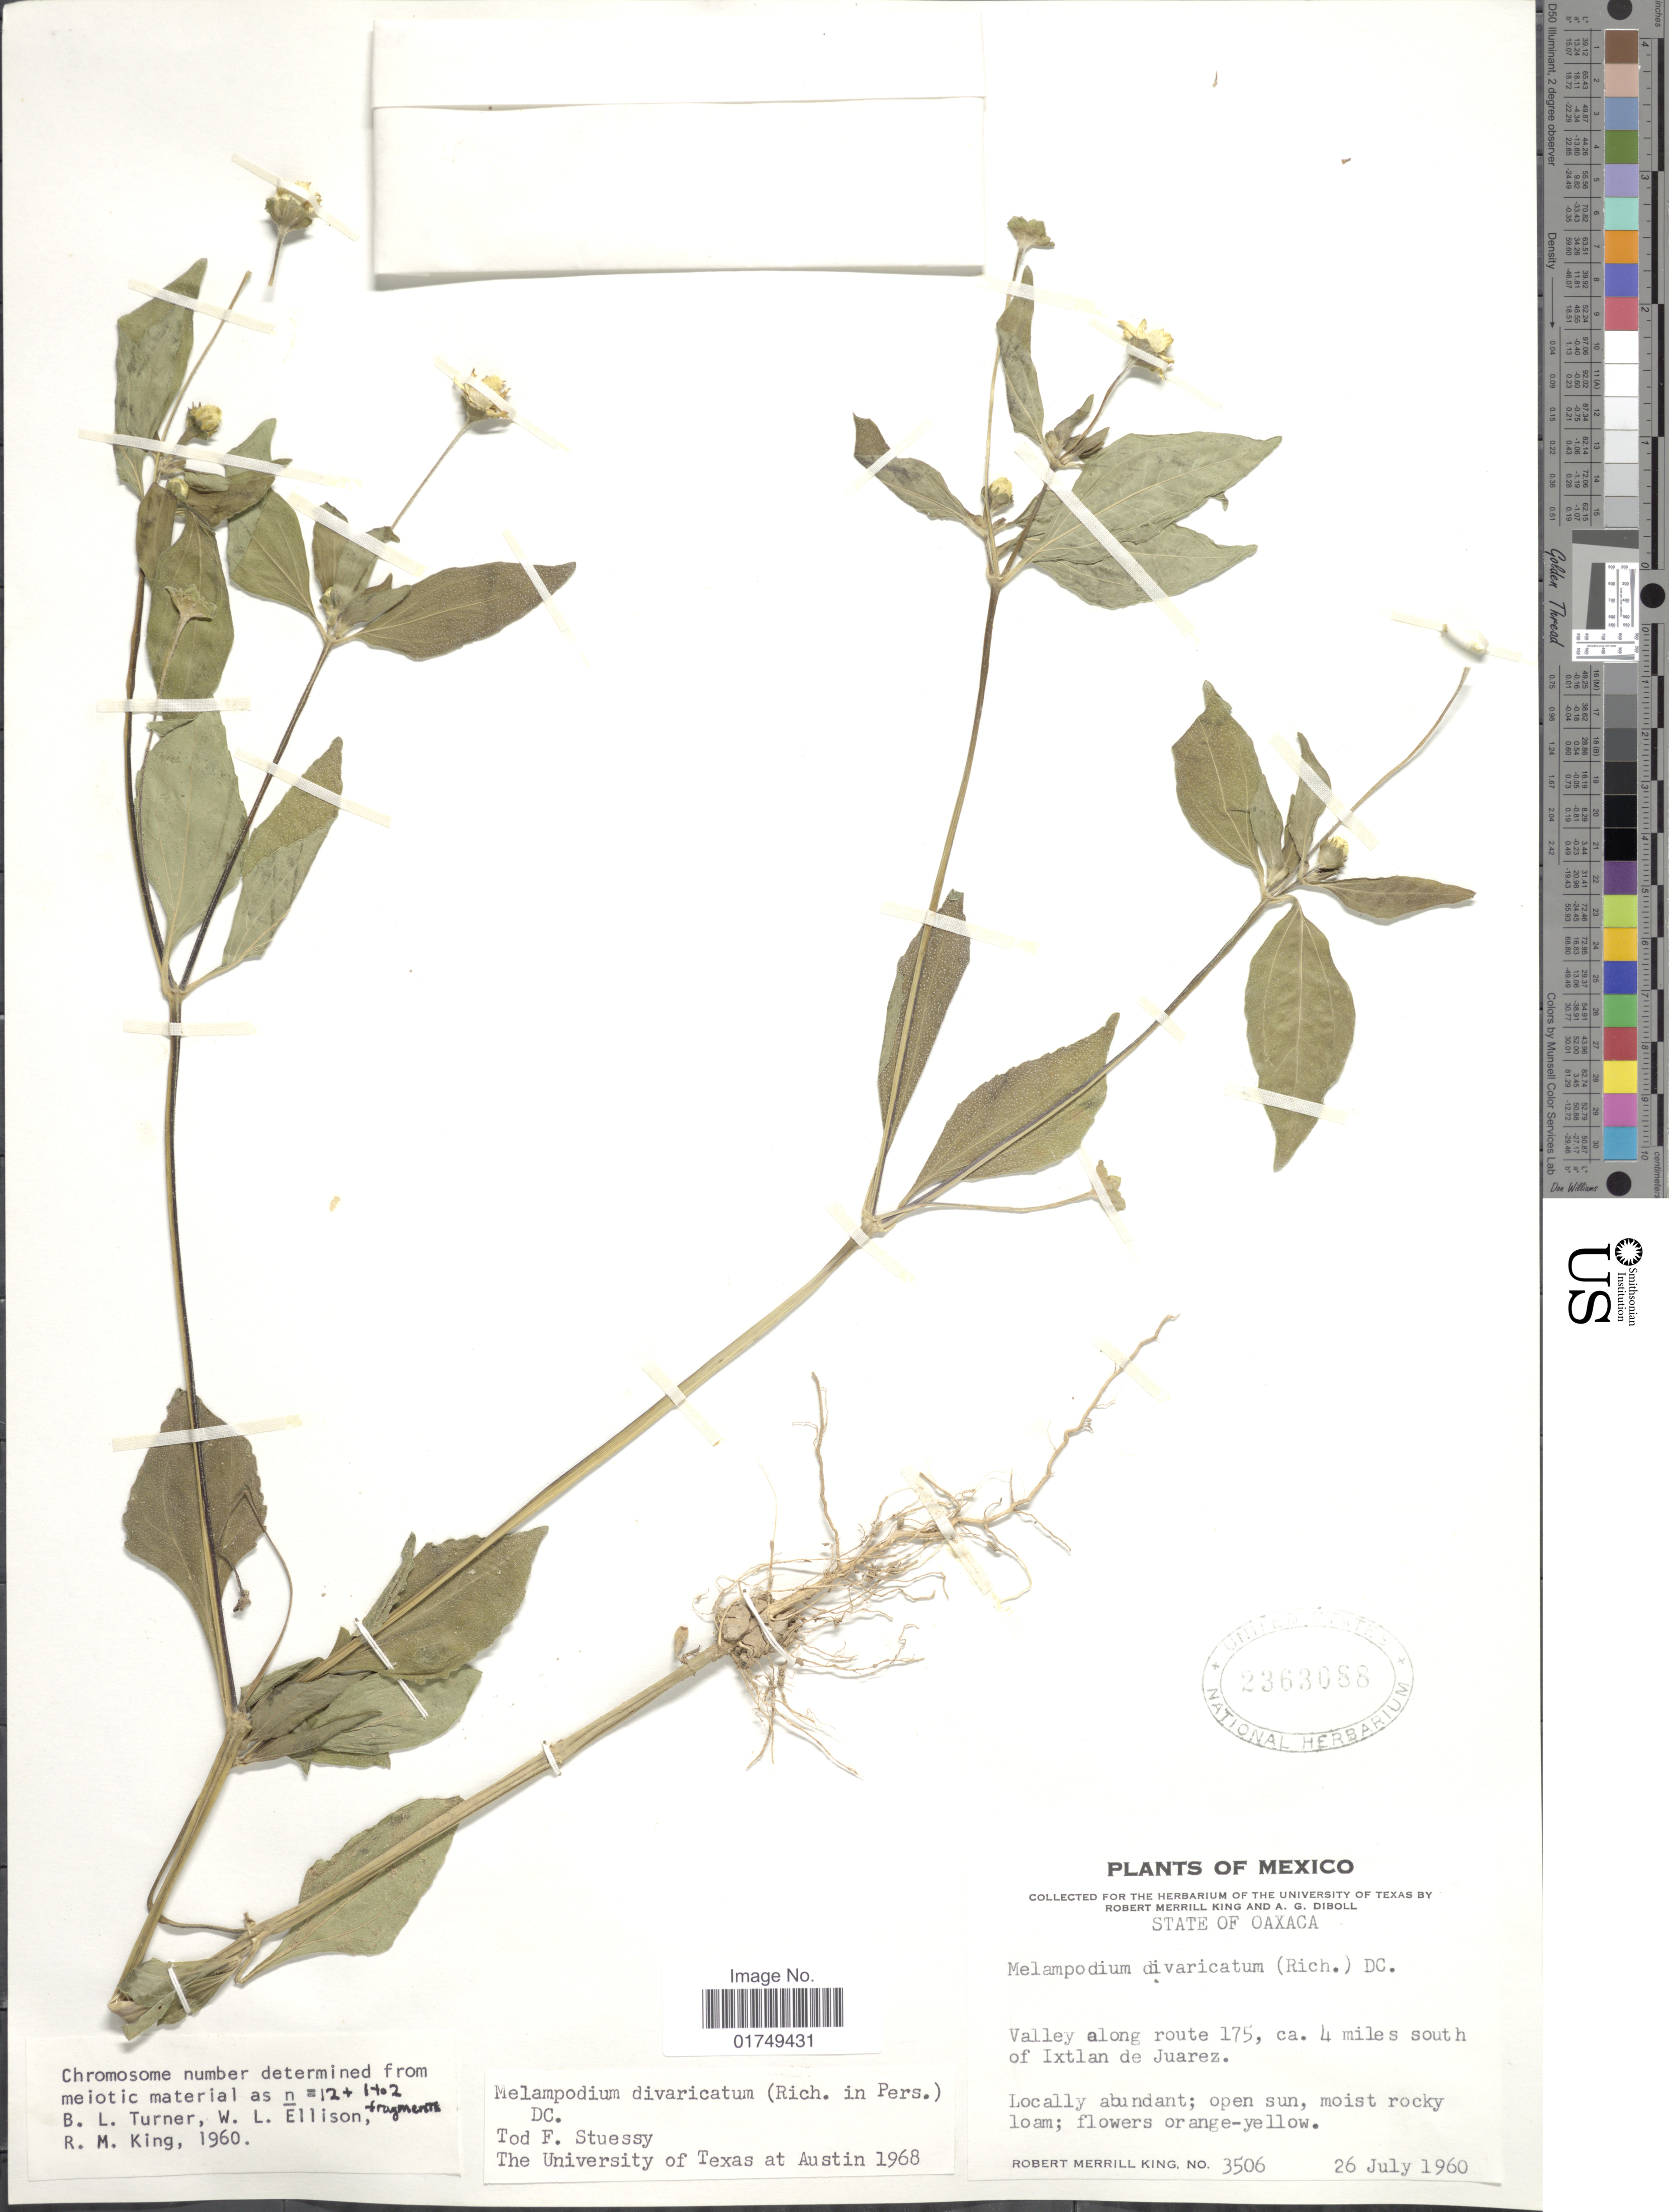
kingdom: Plantae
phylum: Tracheophyta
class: Magnoliopsida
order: Asterales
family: Asteraceae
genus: Melampodium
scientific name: Melampodium divaricatum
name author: (Rich.) DC.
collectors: R. M. King & A. Diboll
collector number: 3506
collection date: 1960-07-26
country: Mexico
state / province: Oaxaca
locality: Valley along route 175, ca 4 miles south of Ixtlan de Juarez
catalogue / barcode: US 2363088